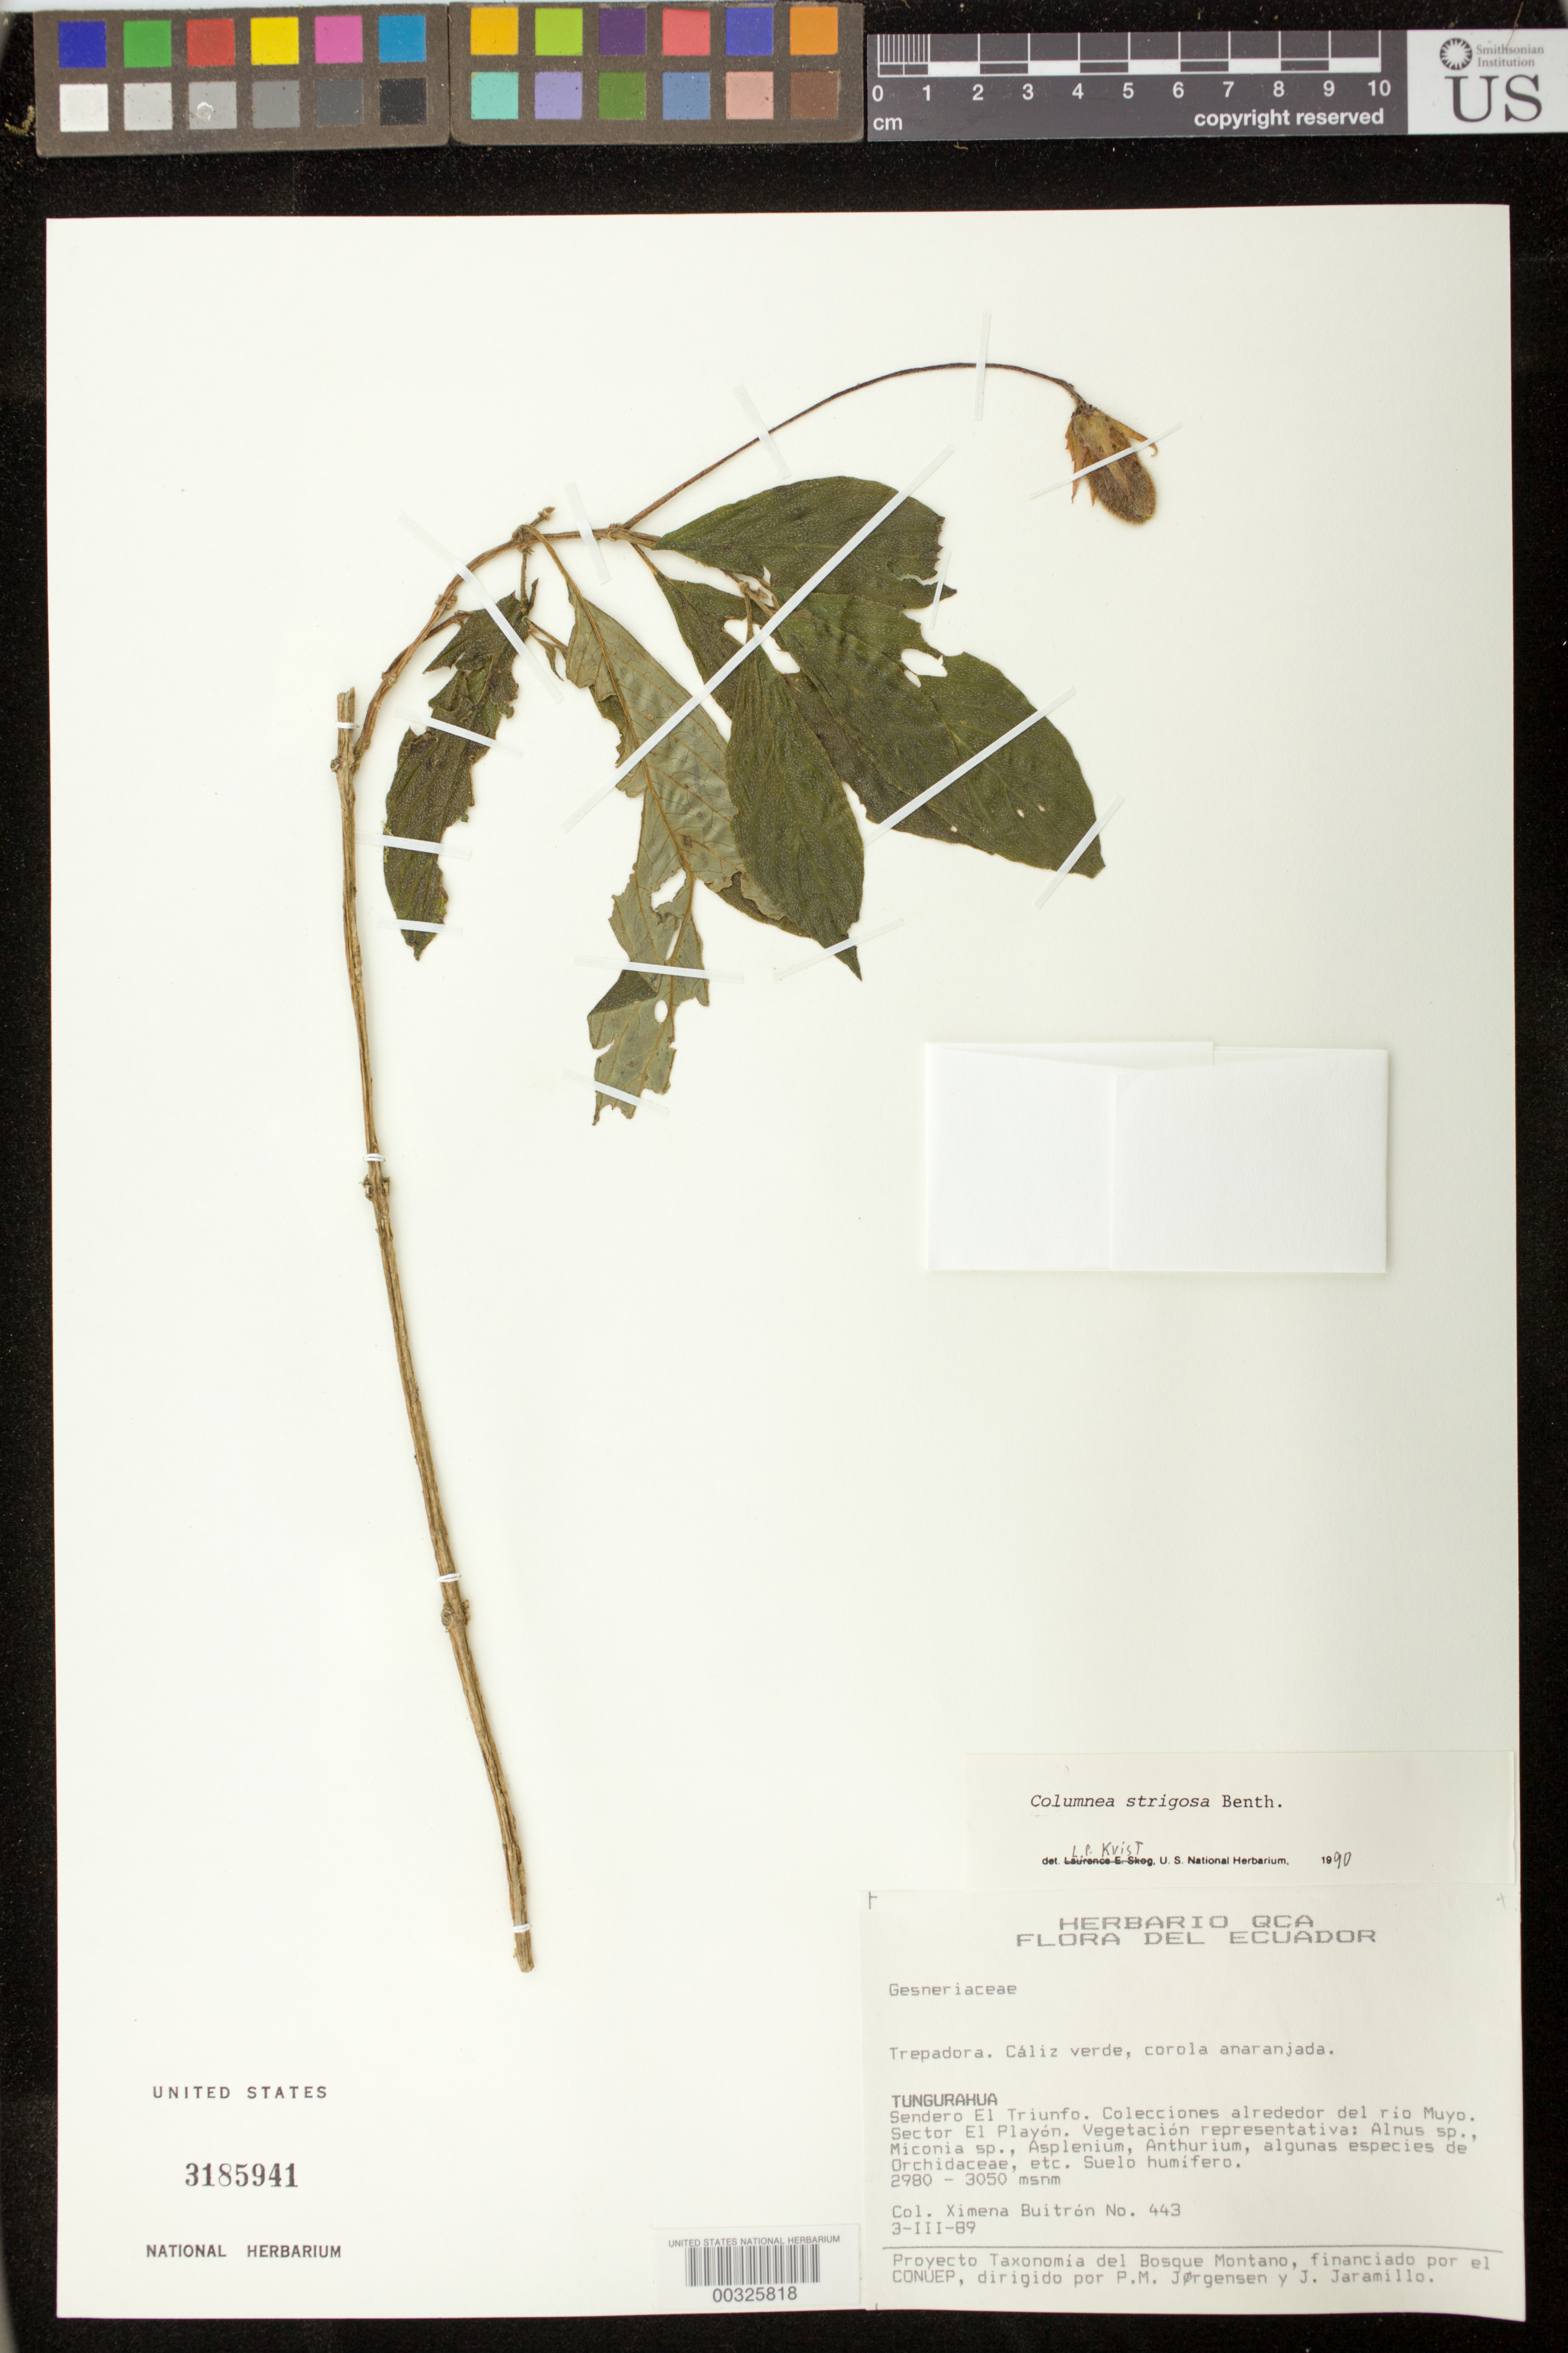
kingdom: Plantae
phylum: Tracheophyta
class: Magnoliopsida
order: Lamiales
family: Gesneriaceae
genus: Columnea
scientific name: Columnea strigosa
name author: Benth.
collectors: X. Buitrón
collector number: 443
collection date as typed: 03 Mar 1989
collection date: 1989-03-03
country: Ecuador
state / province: Tungurahua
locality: El Triunfo path, environs of Rio Muyo, sector El Playon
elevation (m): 2980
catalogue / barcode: US 3185941